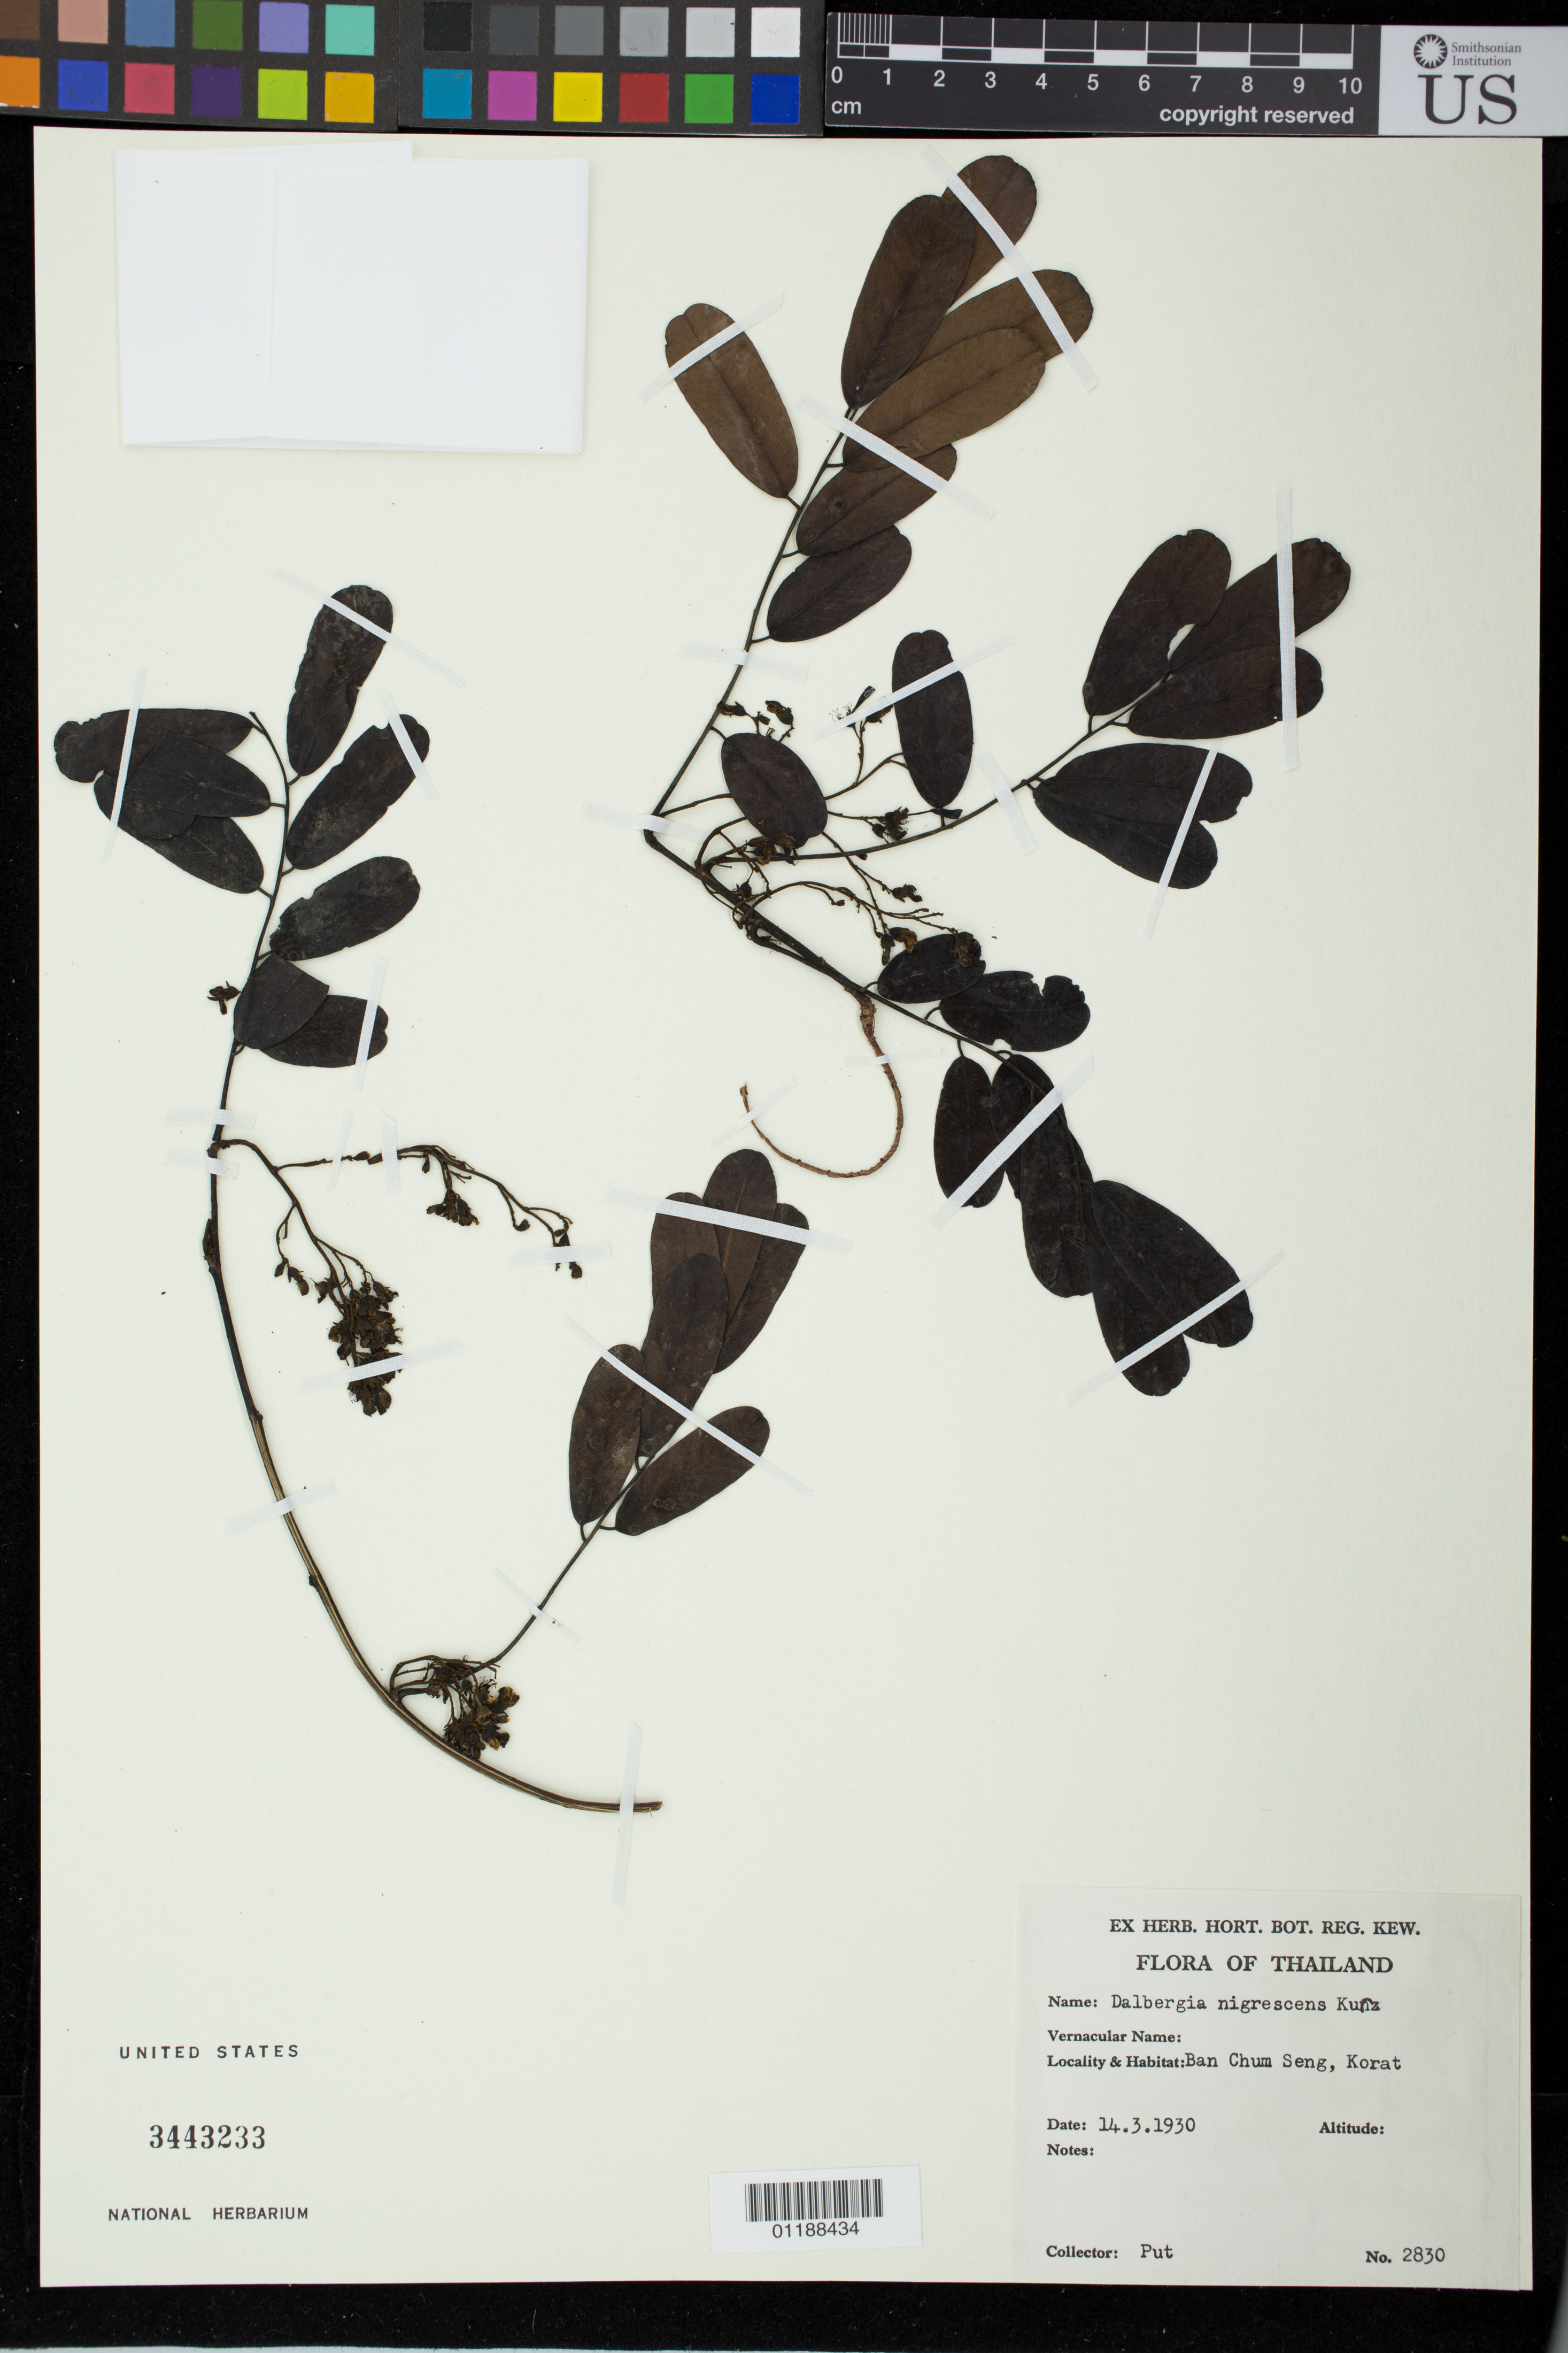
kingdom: Plantae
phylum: Tracheophyta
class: Magnoliopsida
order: Fabales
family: Fabaceae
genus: Dalbergia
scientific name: Dalbergia nigrescens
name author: Kurz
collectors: -. Put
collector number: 2830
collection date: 1930-03-14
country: Thailand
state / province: Nakhon Ratchasima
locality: Ban Chum Seng, Korat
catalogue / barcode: US 3443233